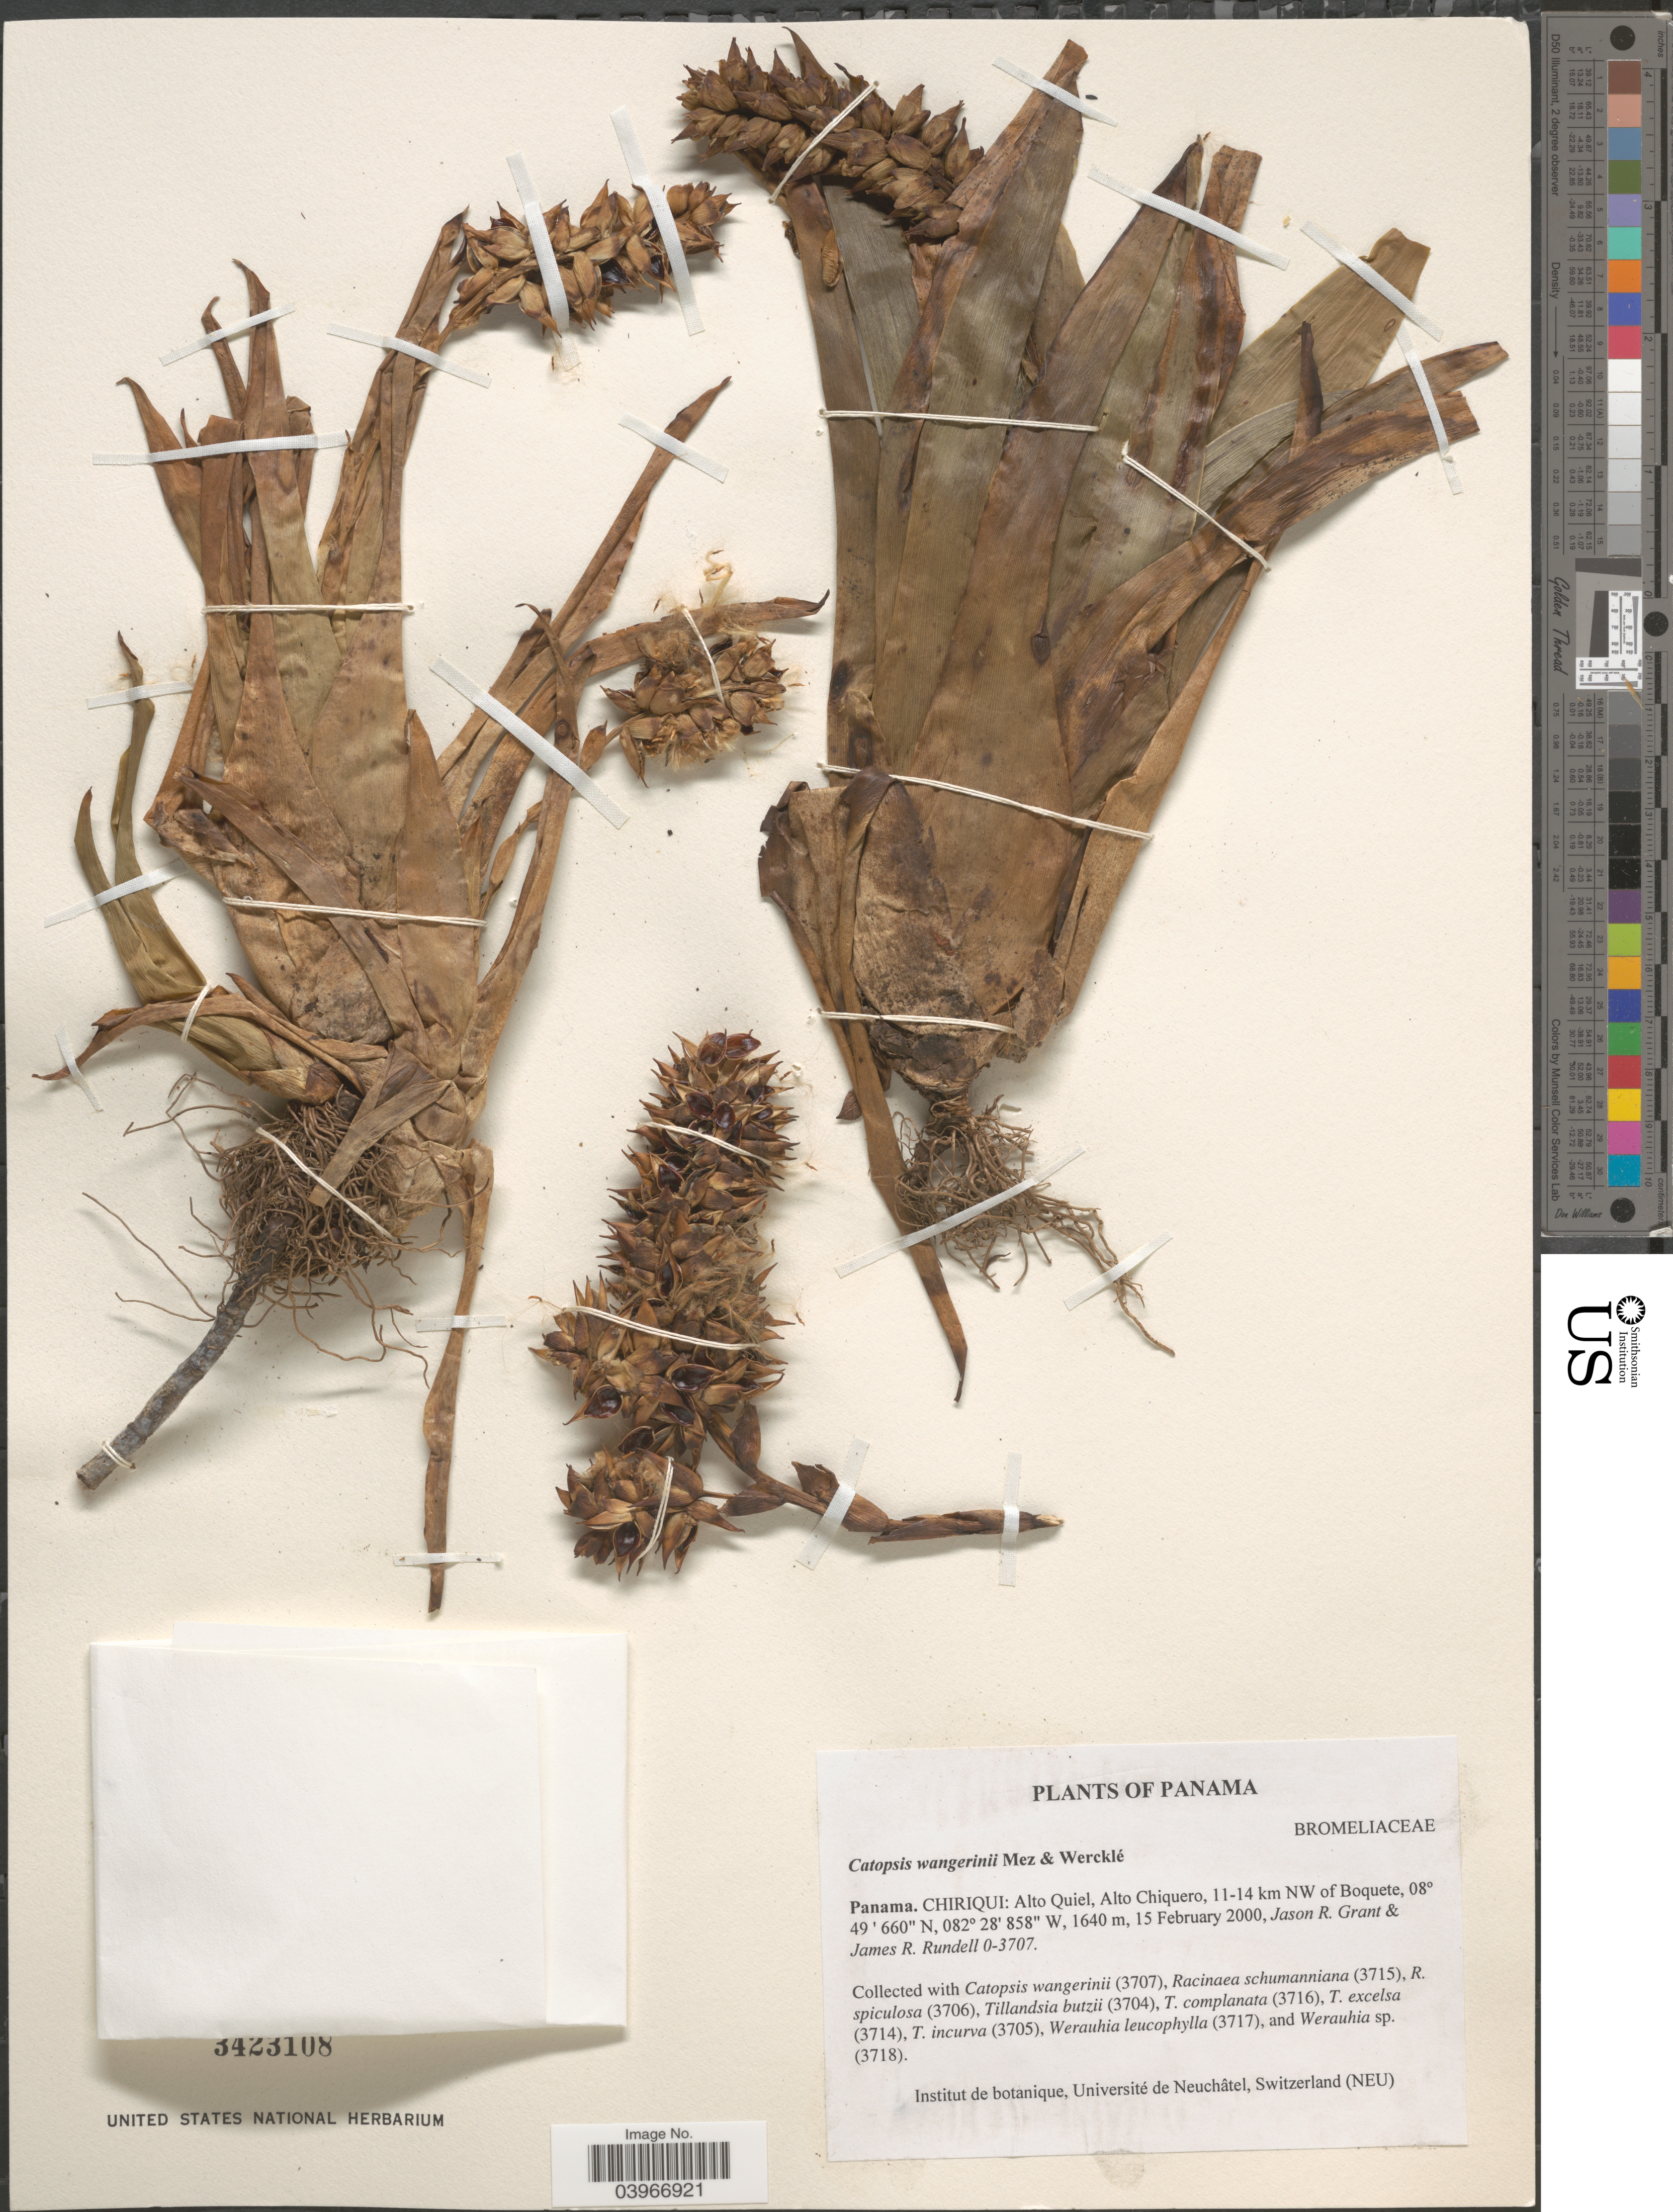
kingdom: Plantae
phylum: Tracheophyta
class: Liliopsida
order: Poales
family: Bromeliaceae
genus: Catopsis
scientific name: Catopsis wangerinii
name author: Mez & Wercklé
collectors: J. R. Grant & J. R. Rundell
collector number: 0-3707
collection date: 2000-02-15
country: Panama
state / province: Chiriqui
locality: Alto Quiel, Alto Chiquero, 11-14 km NW of Boquete.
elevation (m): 1640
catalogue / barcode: US 3423108